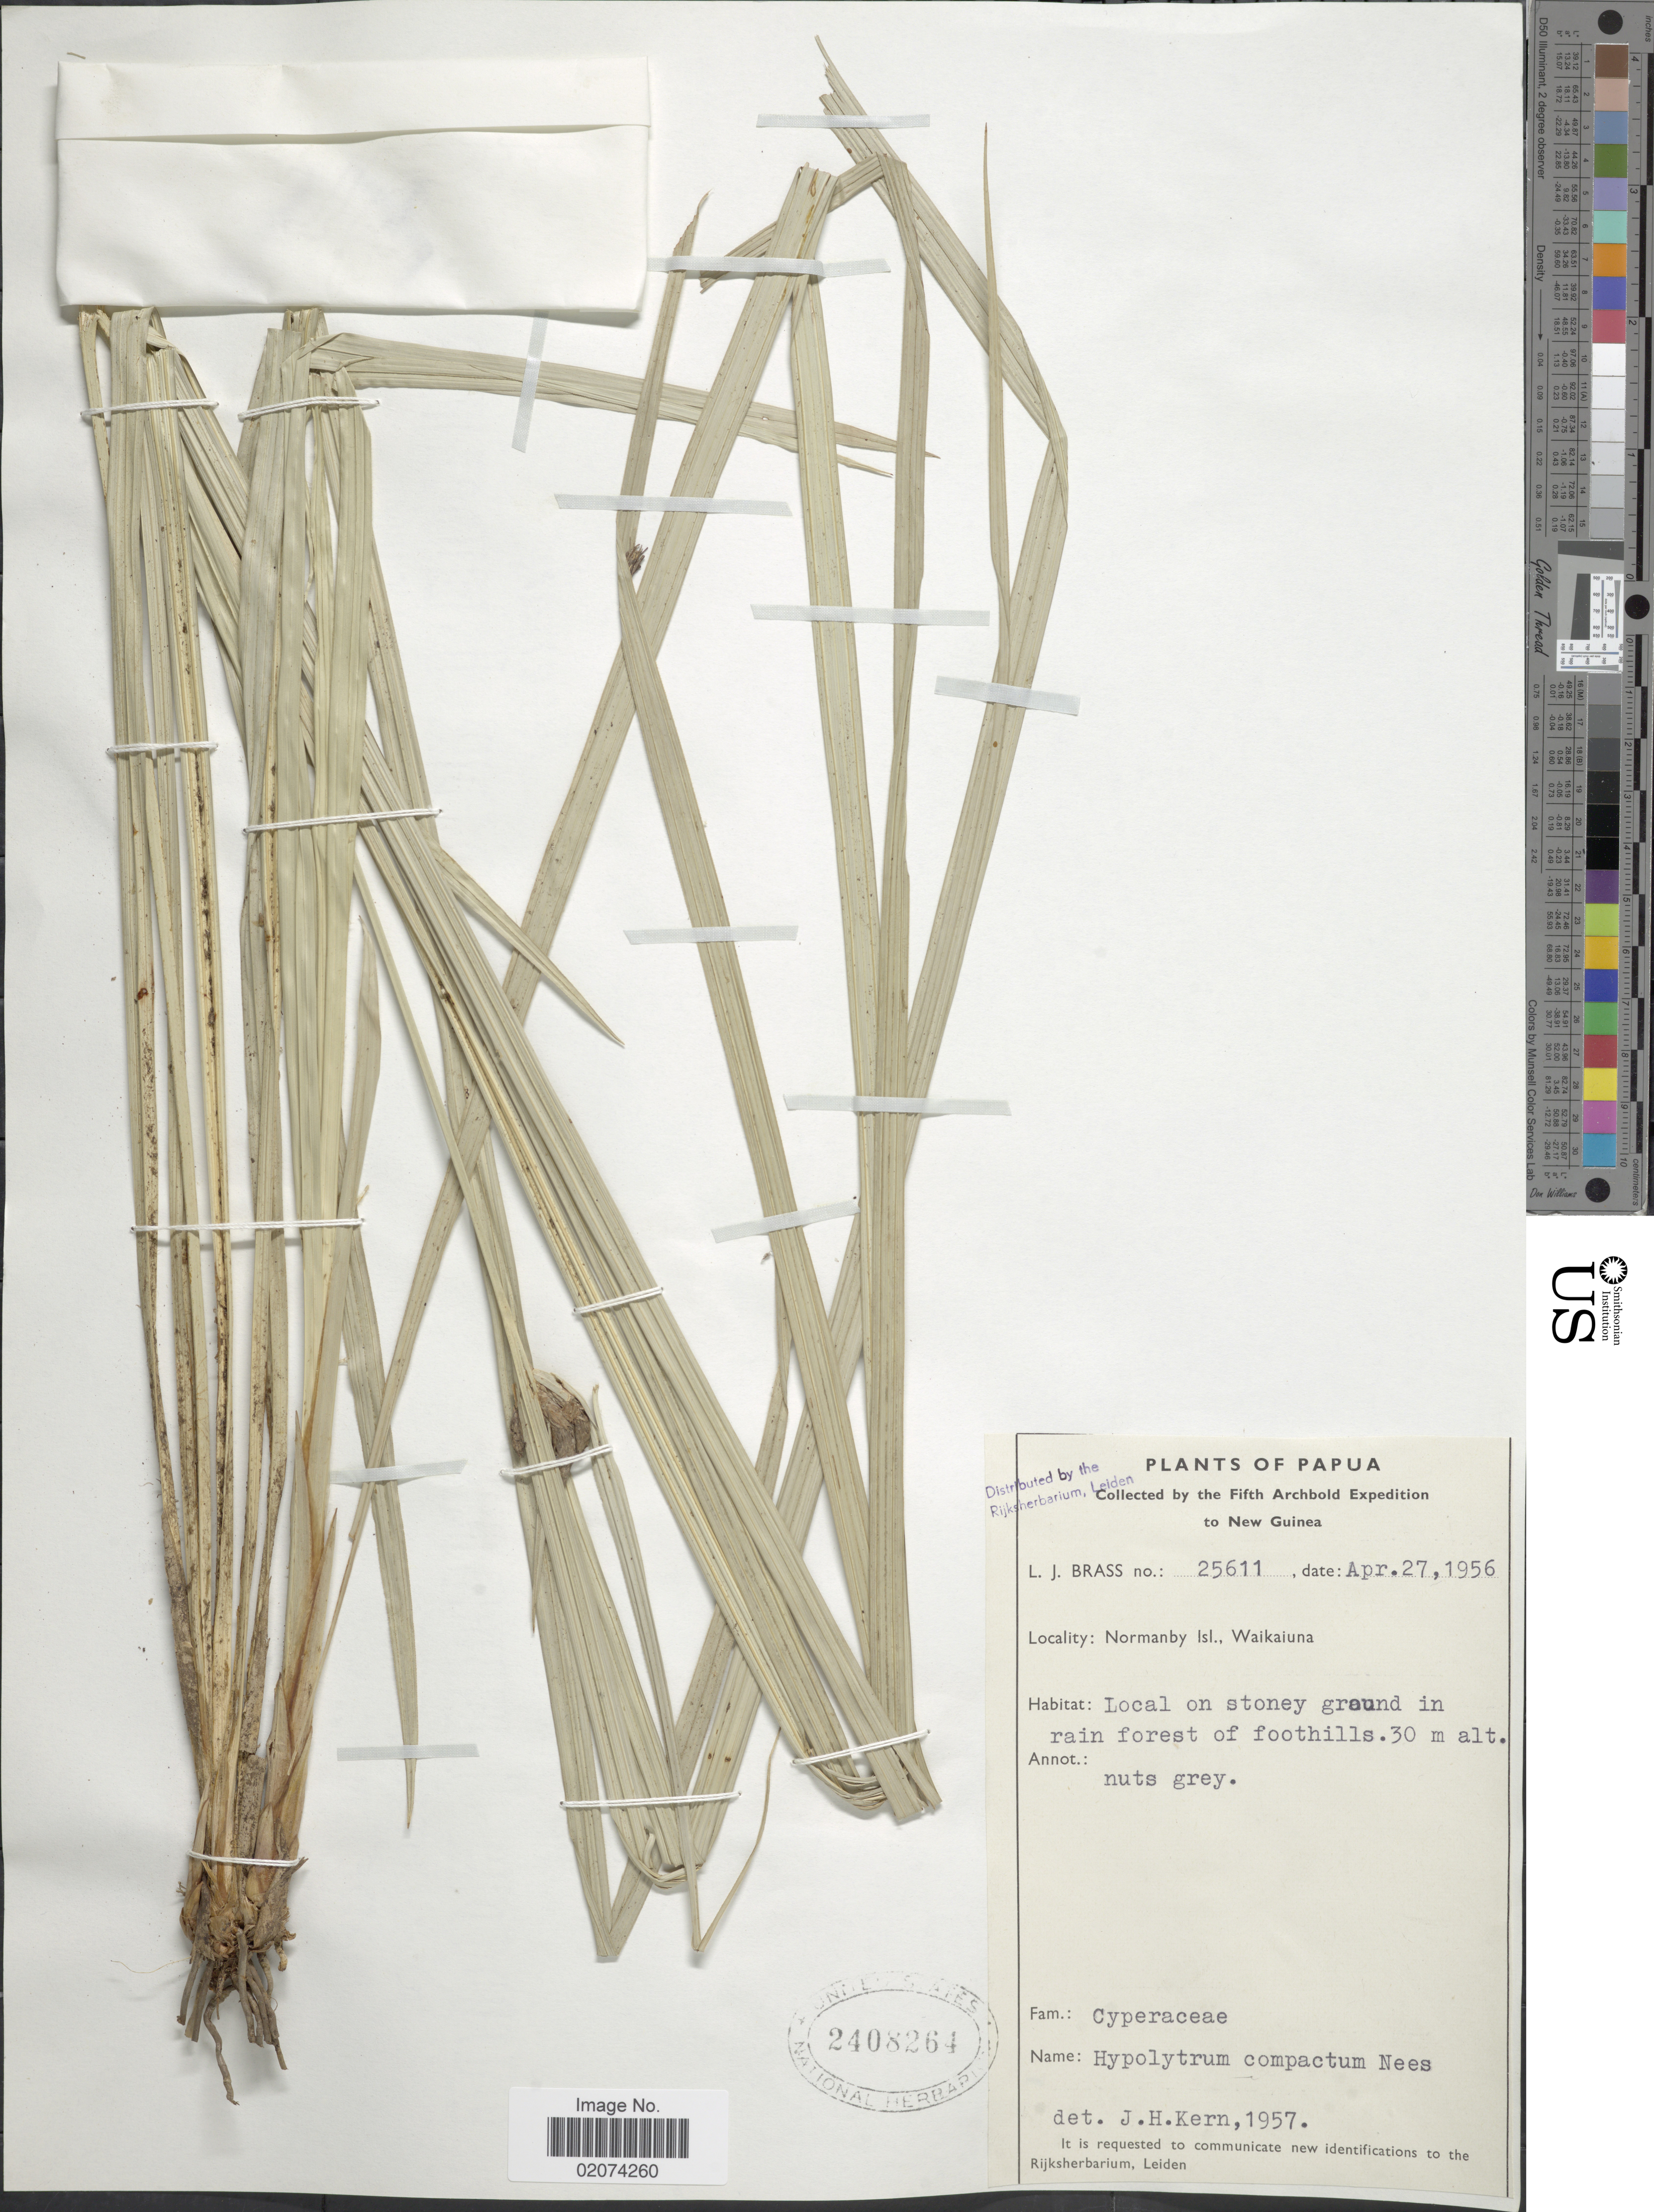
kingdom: Plantae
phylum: Tracheophyta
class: Liliopsida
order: Poales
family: Cyperaceae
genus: Hypolytrum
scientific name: Hypolytrum compactum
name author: Nees & Meyen ex Kunth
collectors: L. J. Brass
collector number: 25611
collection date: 1956-04-27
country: Papua New Guinea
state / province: Milne Bay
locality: Normanby Isl., Waikaiuna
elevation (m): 30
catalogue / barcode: US 2408264